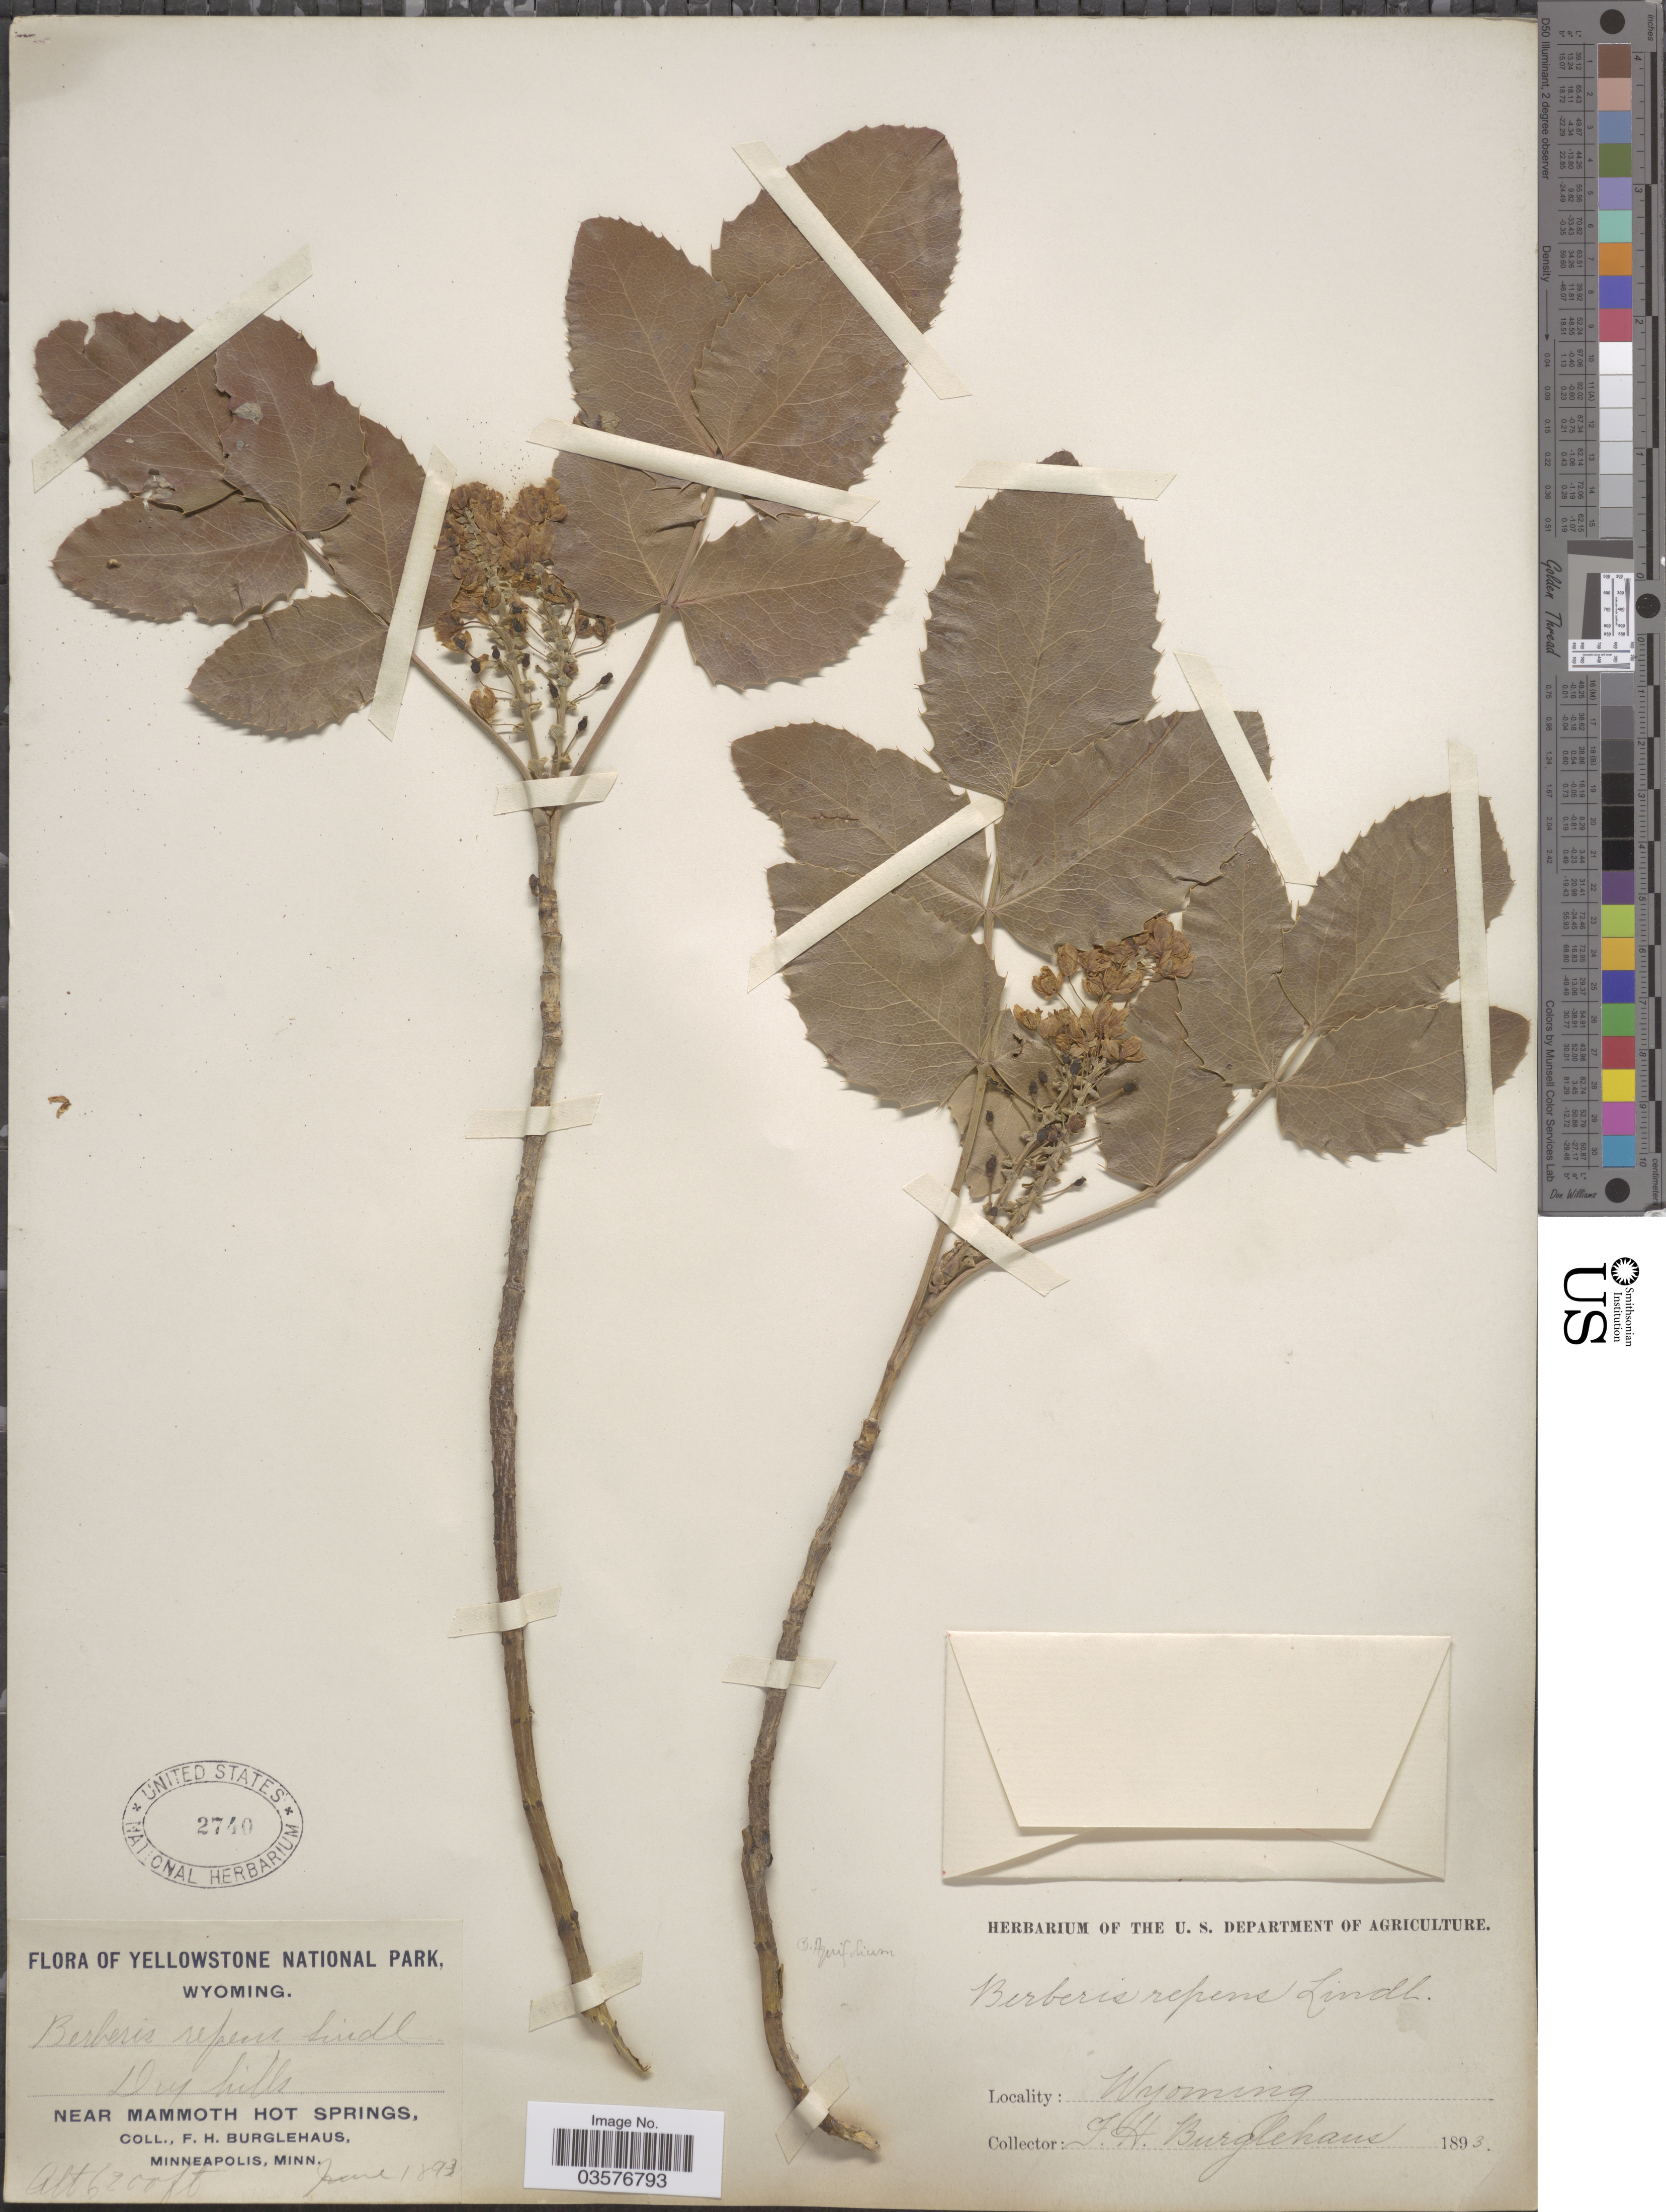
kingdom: Plantae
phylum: Tracheophyta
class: Magnoliopsida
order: Ranunculales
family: Berberidaceae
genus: Mahonia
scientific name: Mahonia repens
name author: (Lindl.) G. Don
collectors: F. Burglehaus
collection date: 1893-06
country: United States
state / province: Wyoming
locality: Yellowstone National Park. Near Mammoth Hot Springs.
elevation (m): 1890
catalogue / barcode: US 2740